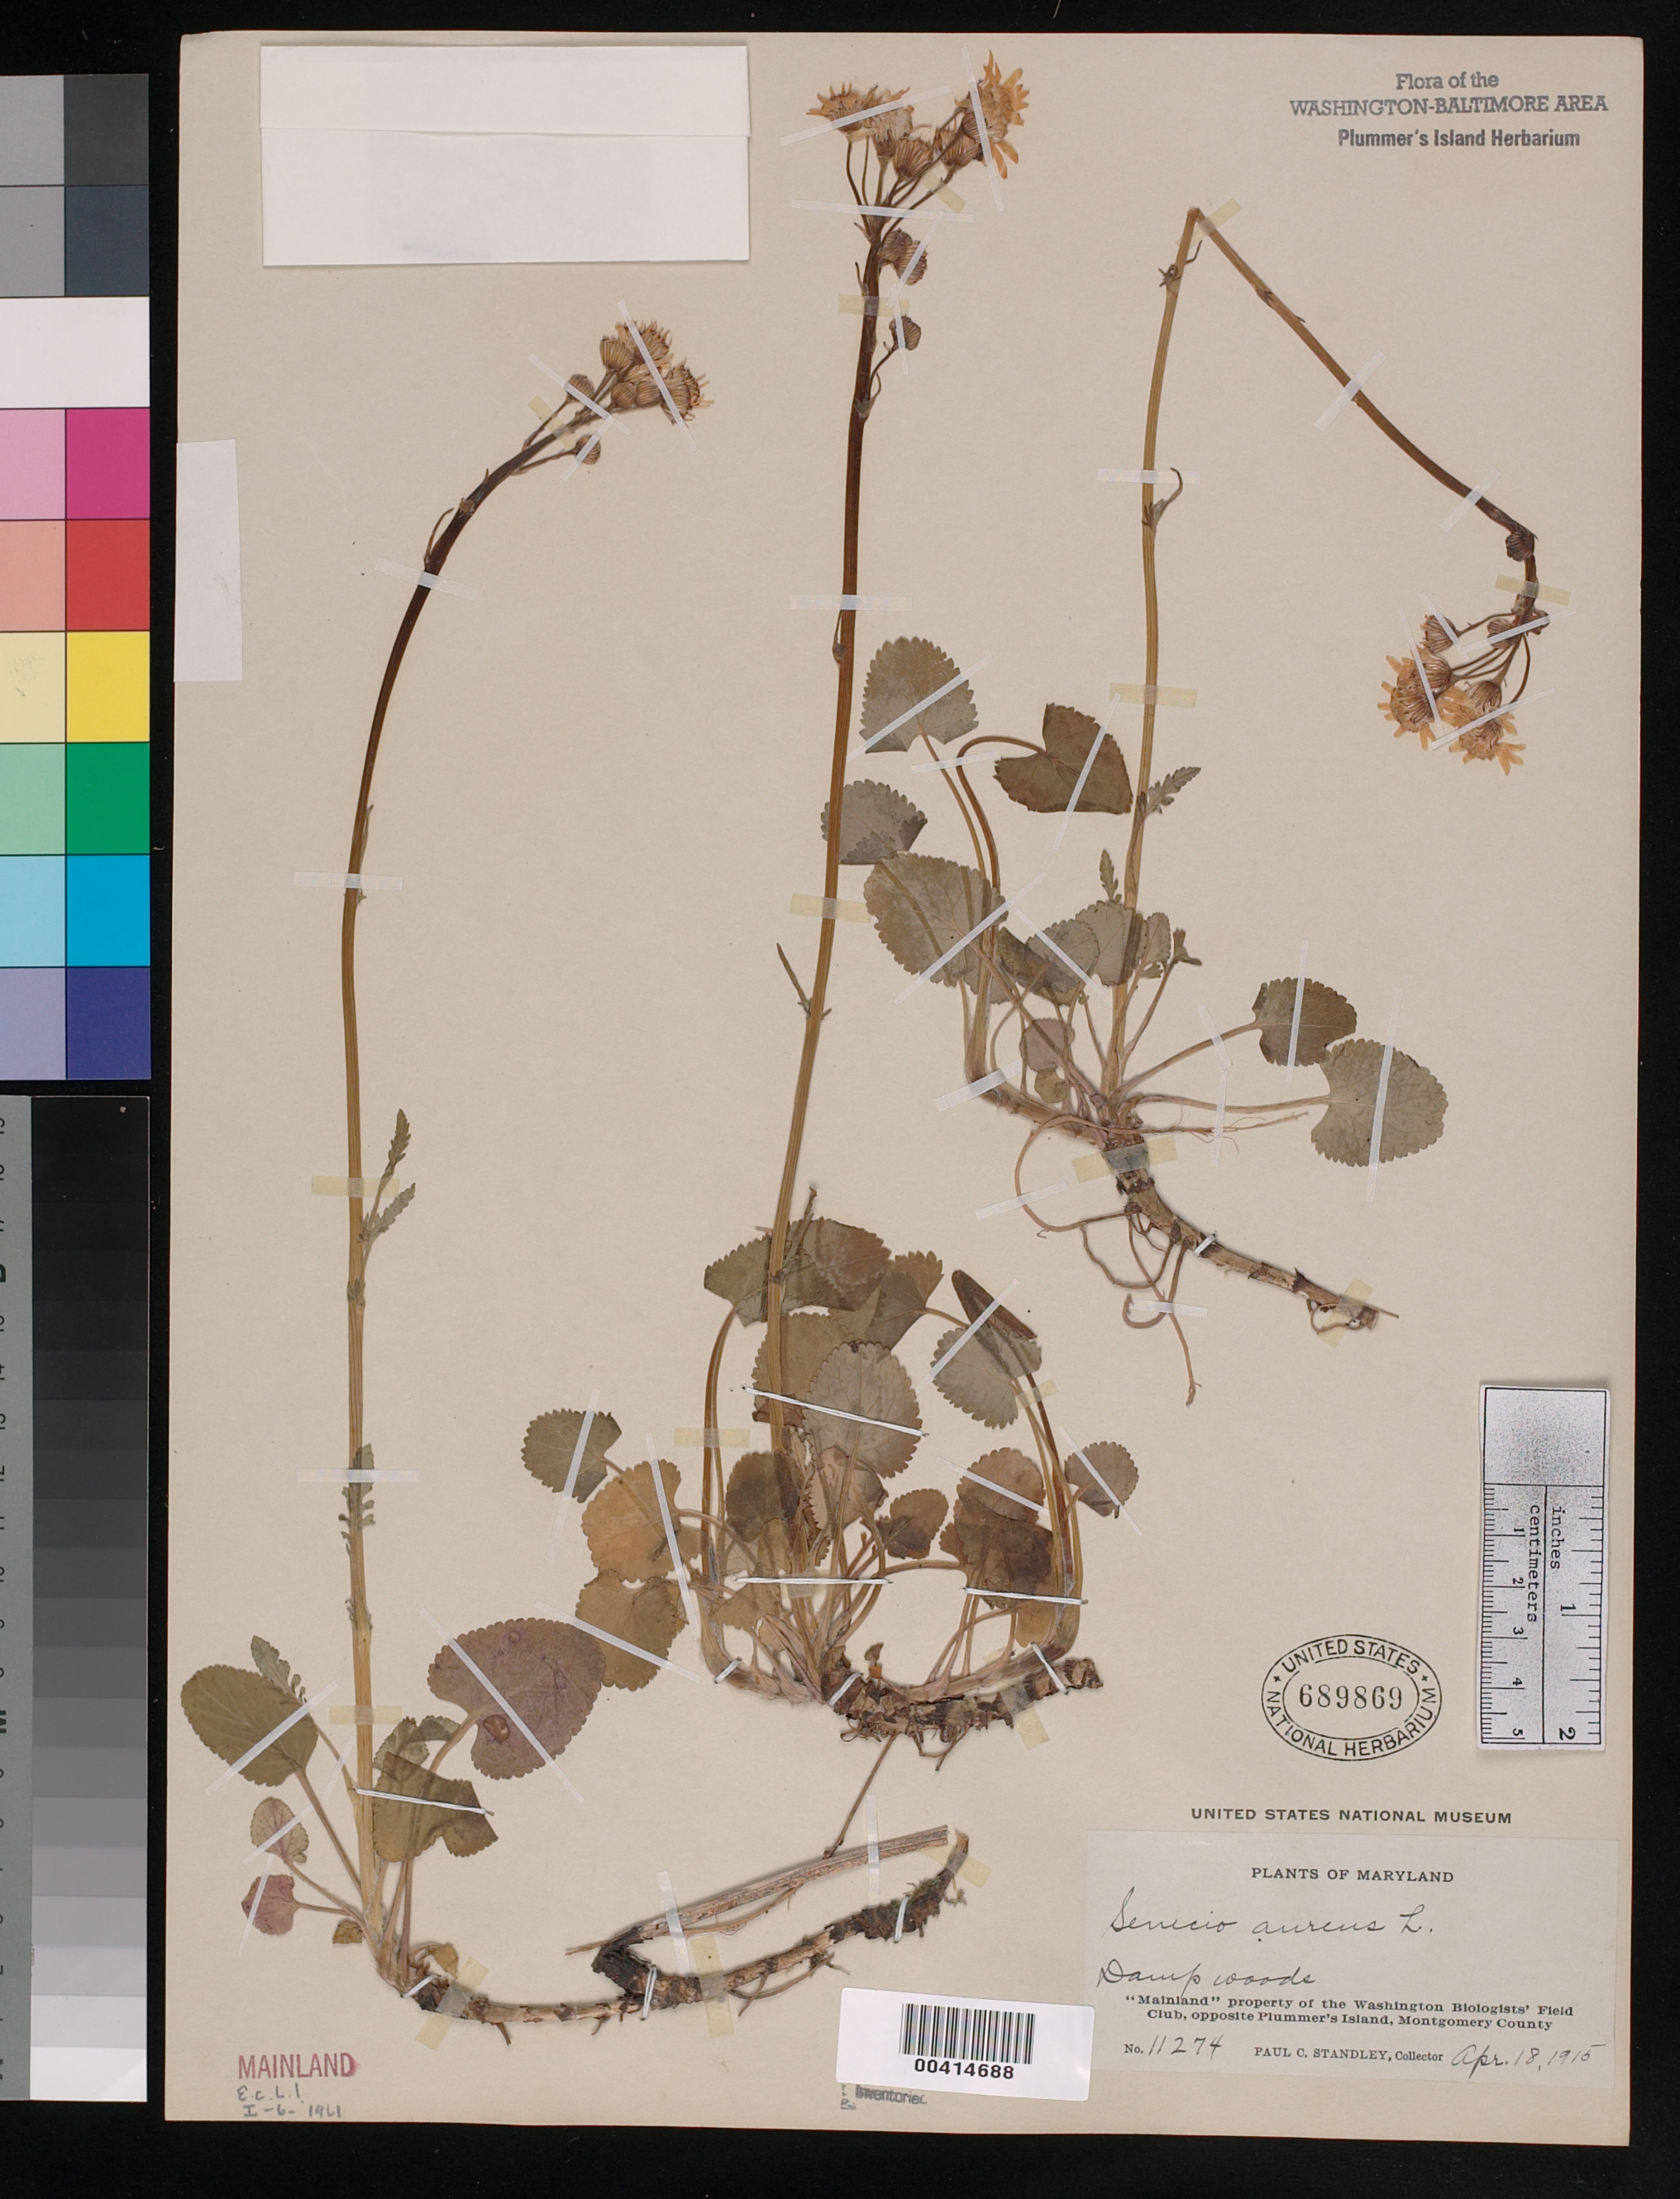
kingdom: Plantae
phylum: Tracheophyta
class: Magnoliopsida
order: Asterales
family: Asteraceae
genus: Packera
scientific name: Packera aurea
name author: (L.) Á. Löve & D. Löve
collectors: P. C. Standley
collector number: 11274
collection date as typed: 18 Apr 1915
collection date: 1915-04-18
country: United States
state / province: Maryland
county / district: Montgomery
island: Plummers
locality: Plummer's Island C. & O. Canal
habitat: Damp woods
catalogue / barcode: US 689869